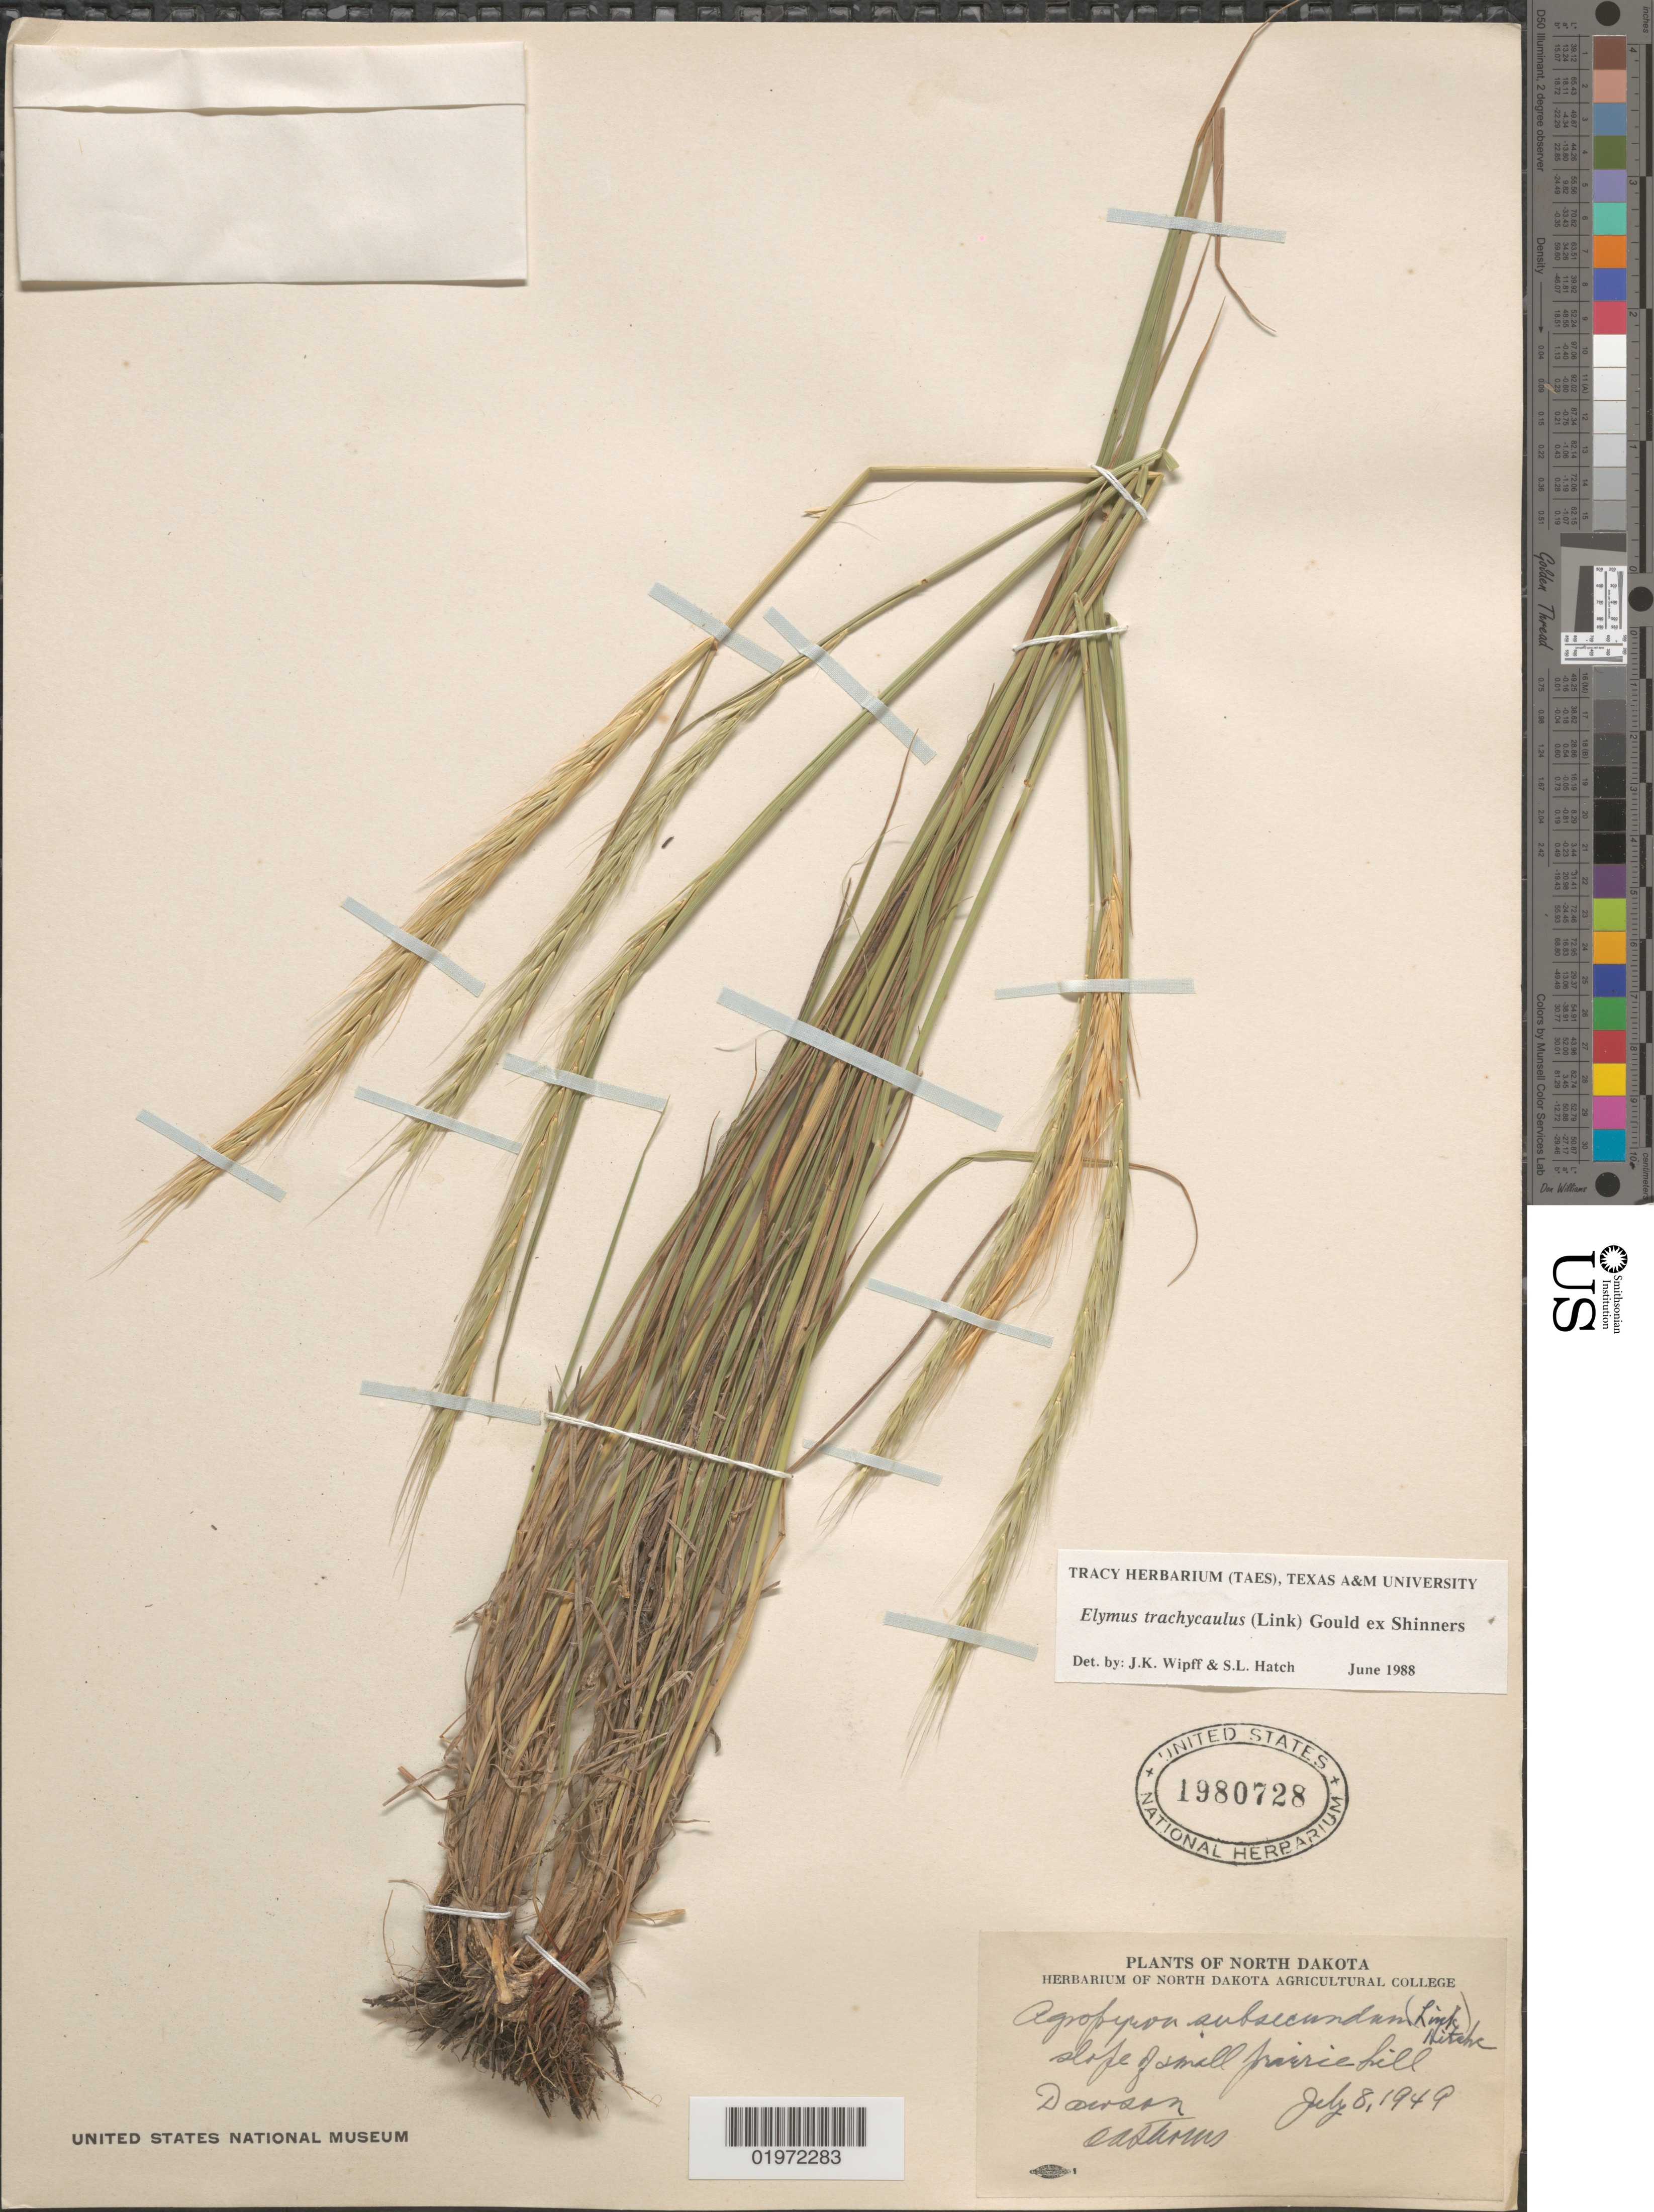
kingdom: Plantae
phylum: Tracheophyta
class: Liliopsida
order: Poales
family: Poaceae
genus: Elymus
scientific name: Elymus trachycaulus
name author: (Link) Gould ex Shinners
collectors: O. A. Stevens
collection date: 1949-07-08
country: United States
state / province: North Dakota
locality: Slope of small prairie hill. Dawson.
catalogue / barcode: US 1980728